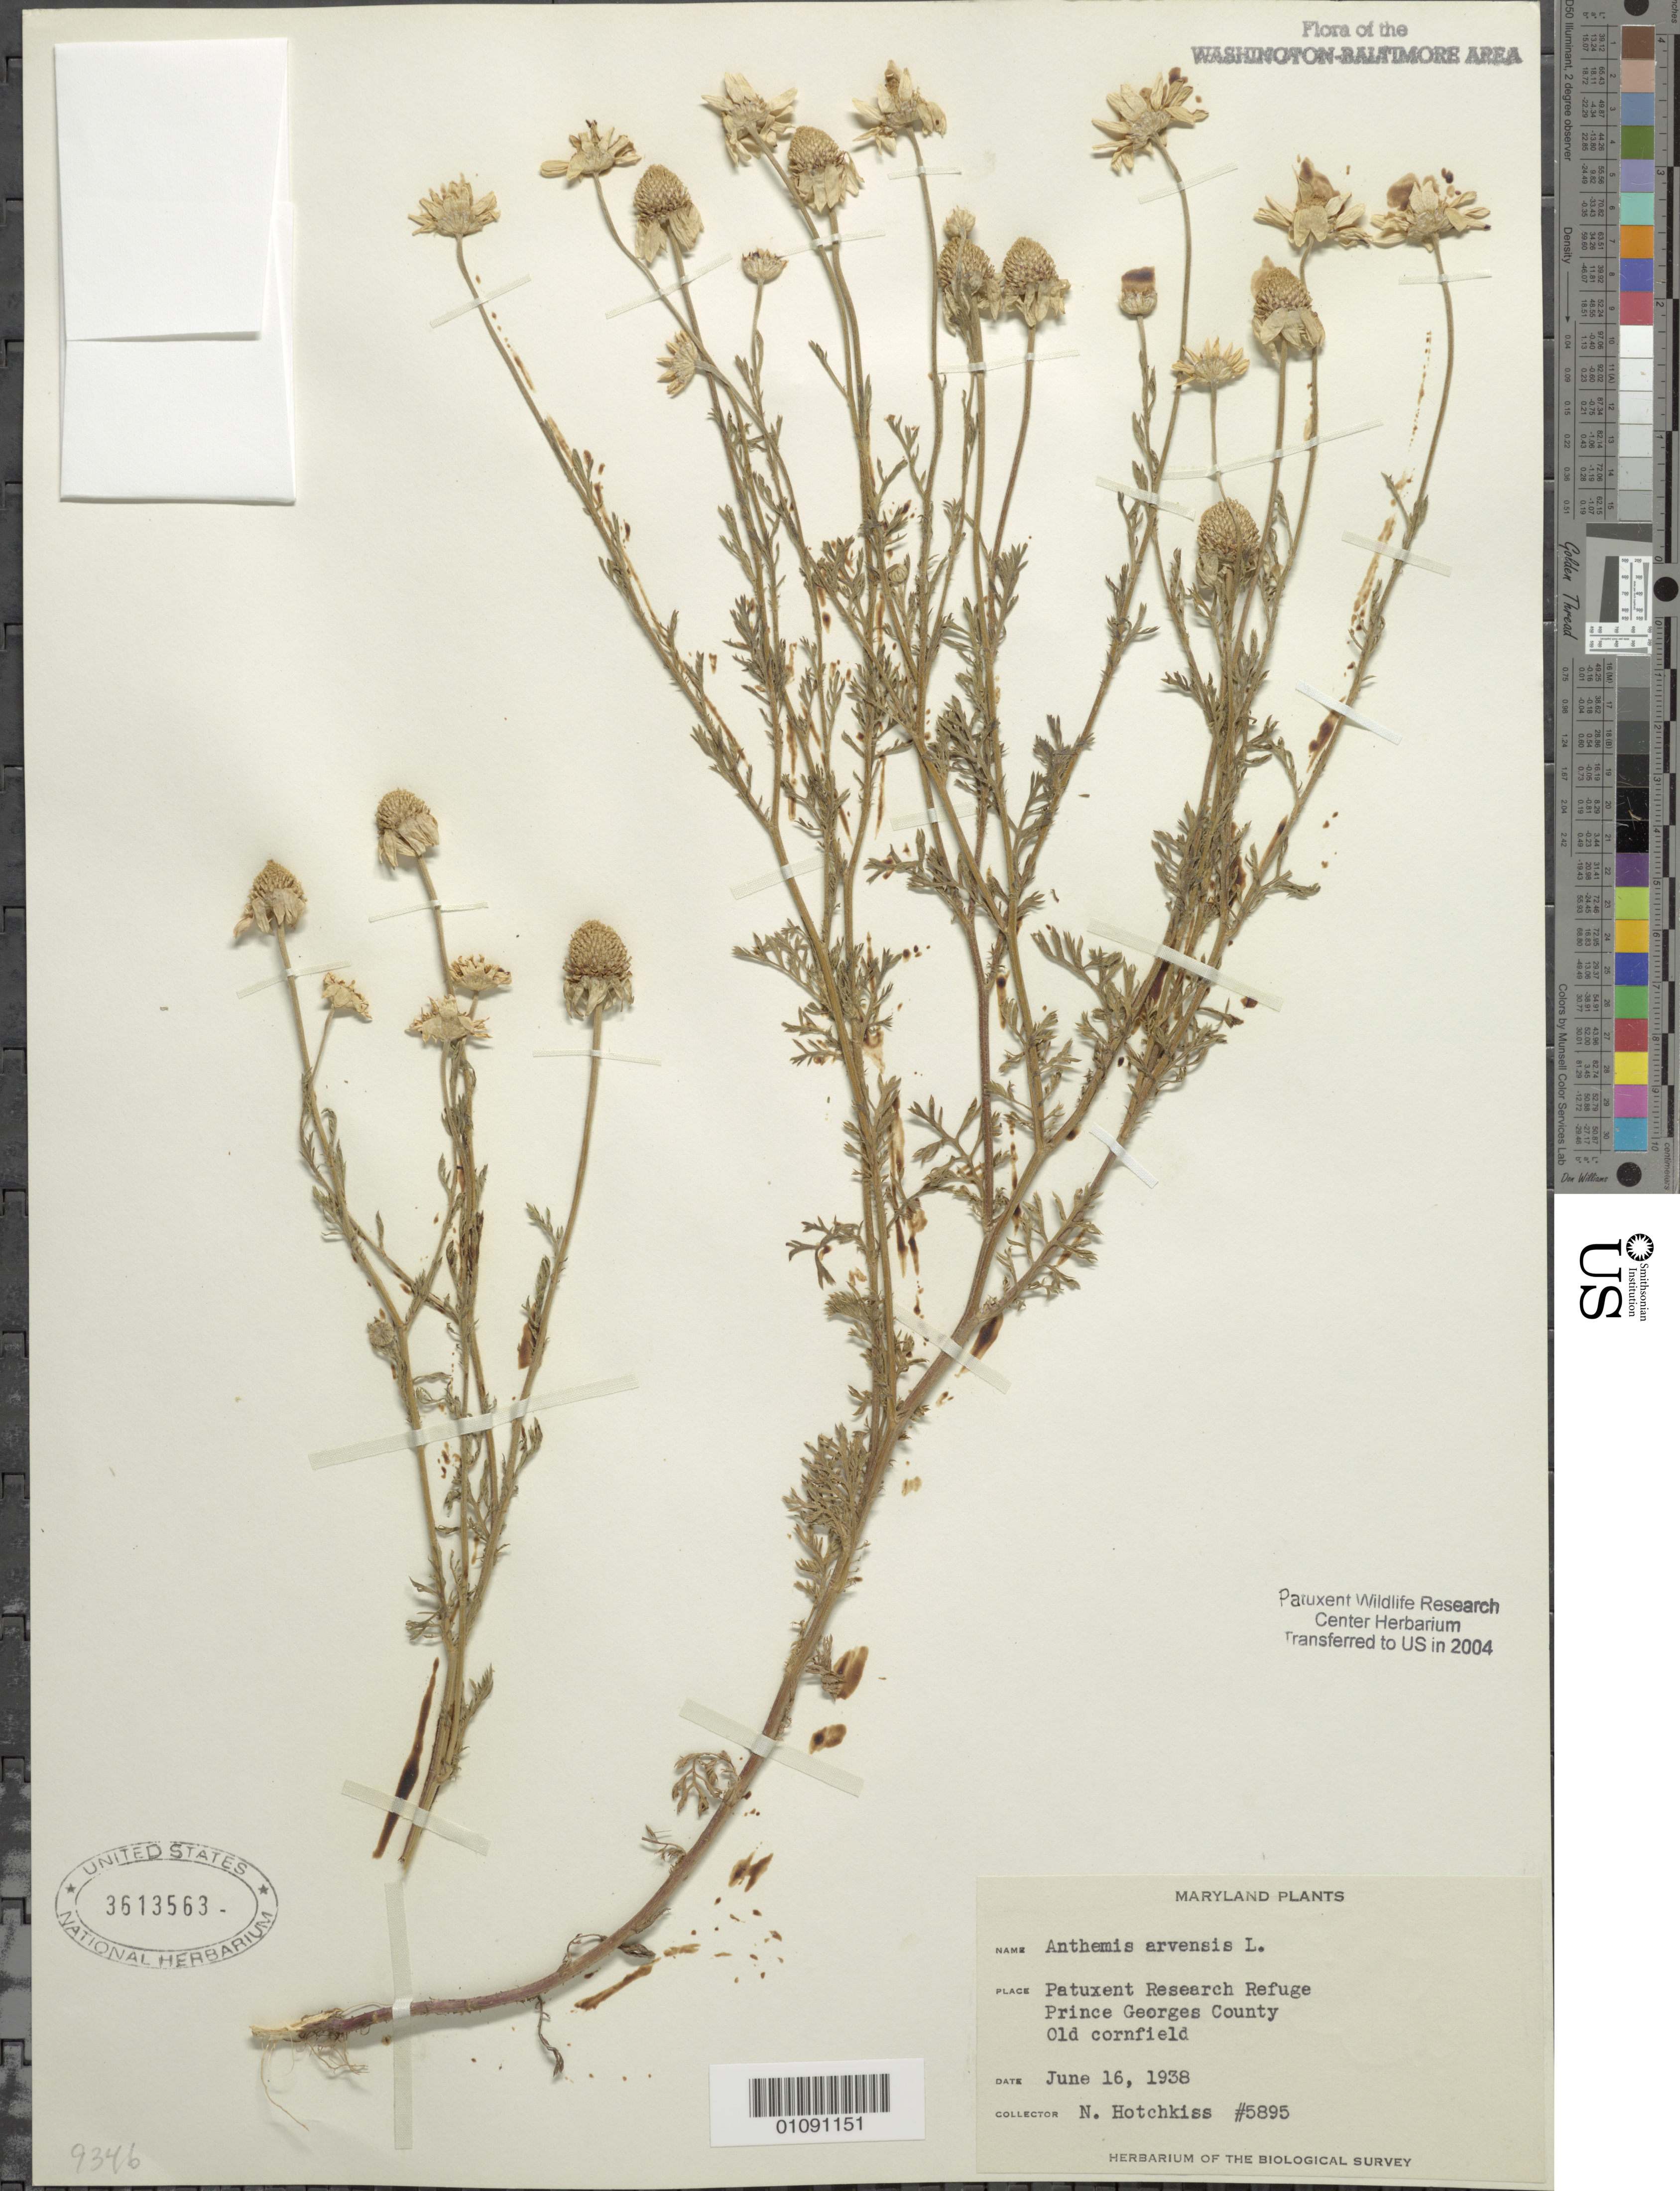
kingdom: Plantae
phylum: Tracheophyta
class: Magnoliopsida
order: Asterales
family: Asteraceae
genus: Anthemis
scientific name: Anthemis arvensis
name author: L.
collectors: N. Hotchkiss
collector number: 5895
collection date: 1938-06-16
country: United States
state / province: Maryland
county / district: Prince George's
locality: Patuxent Wildlife Refuge.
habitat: Old cornfield.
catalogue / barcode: US 3613563